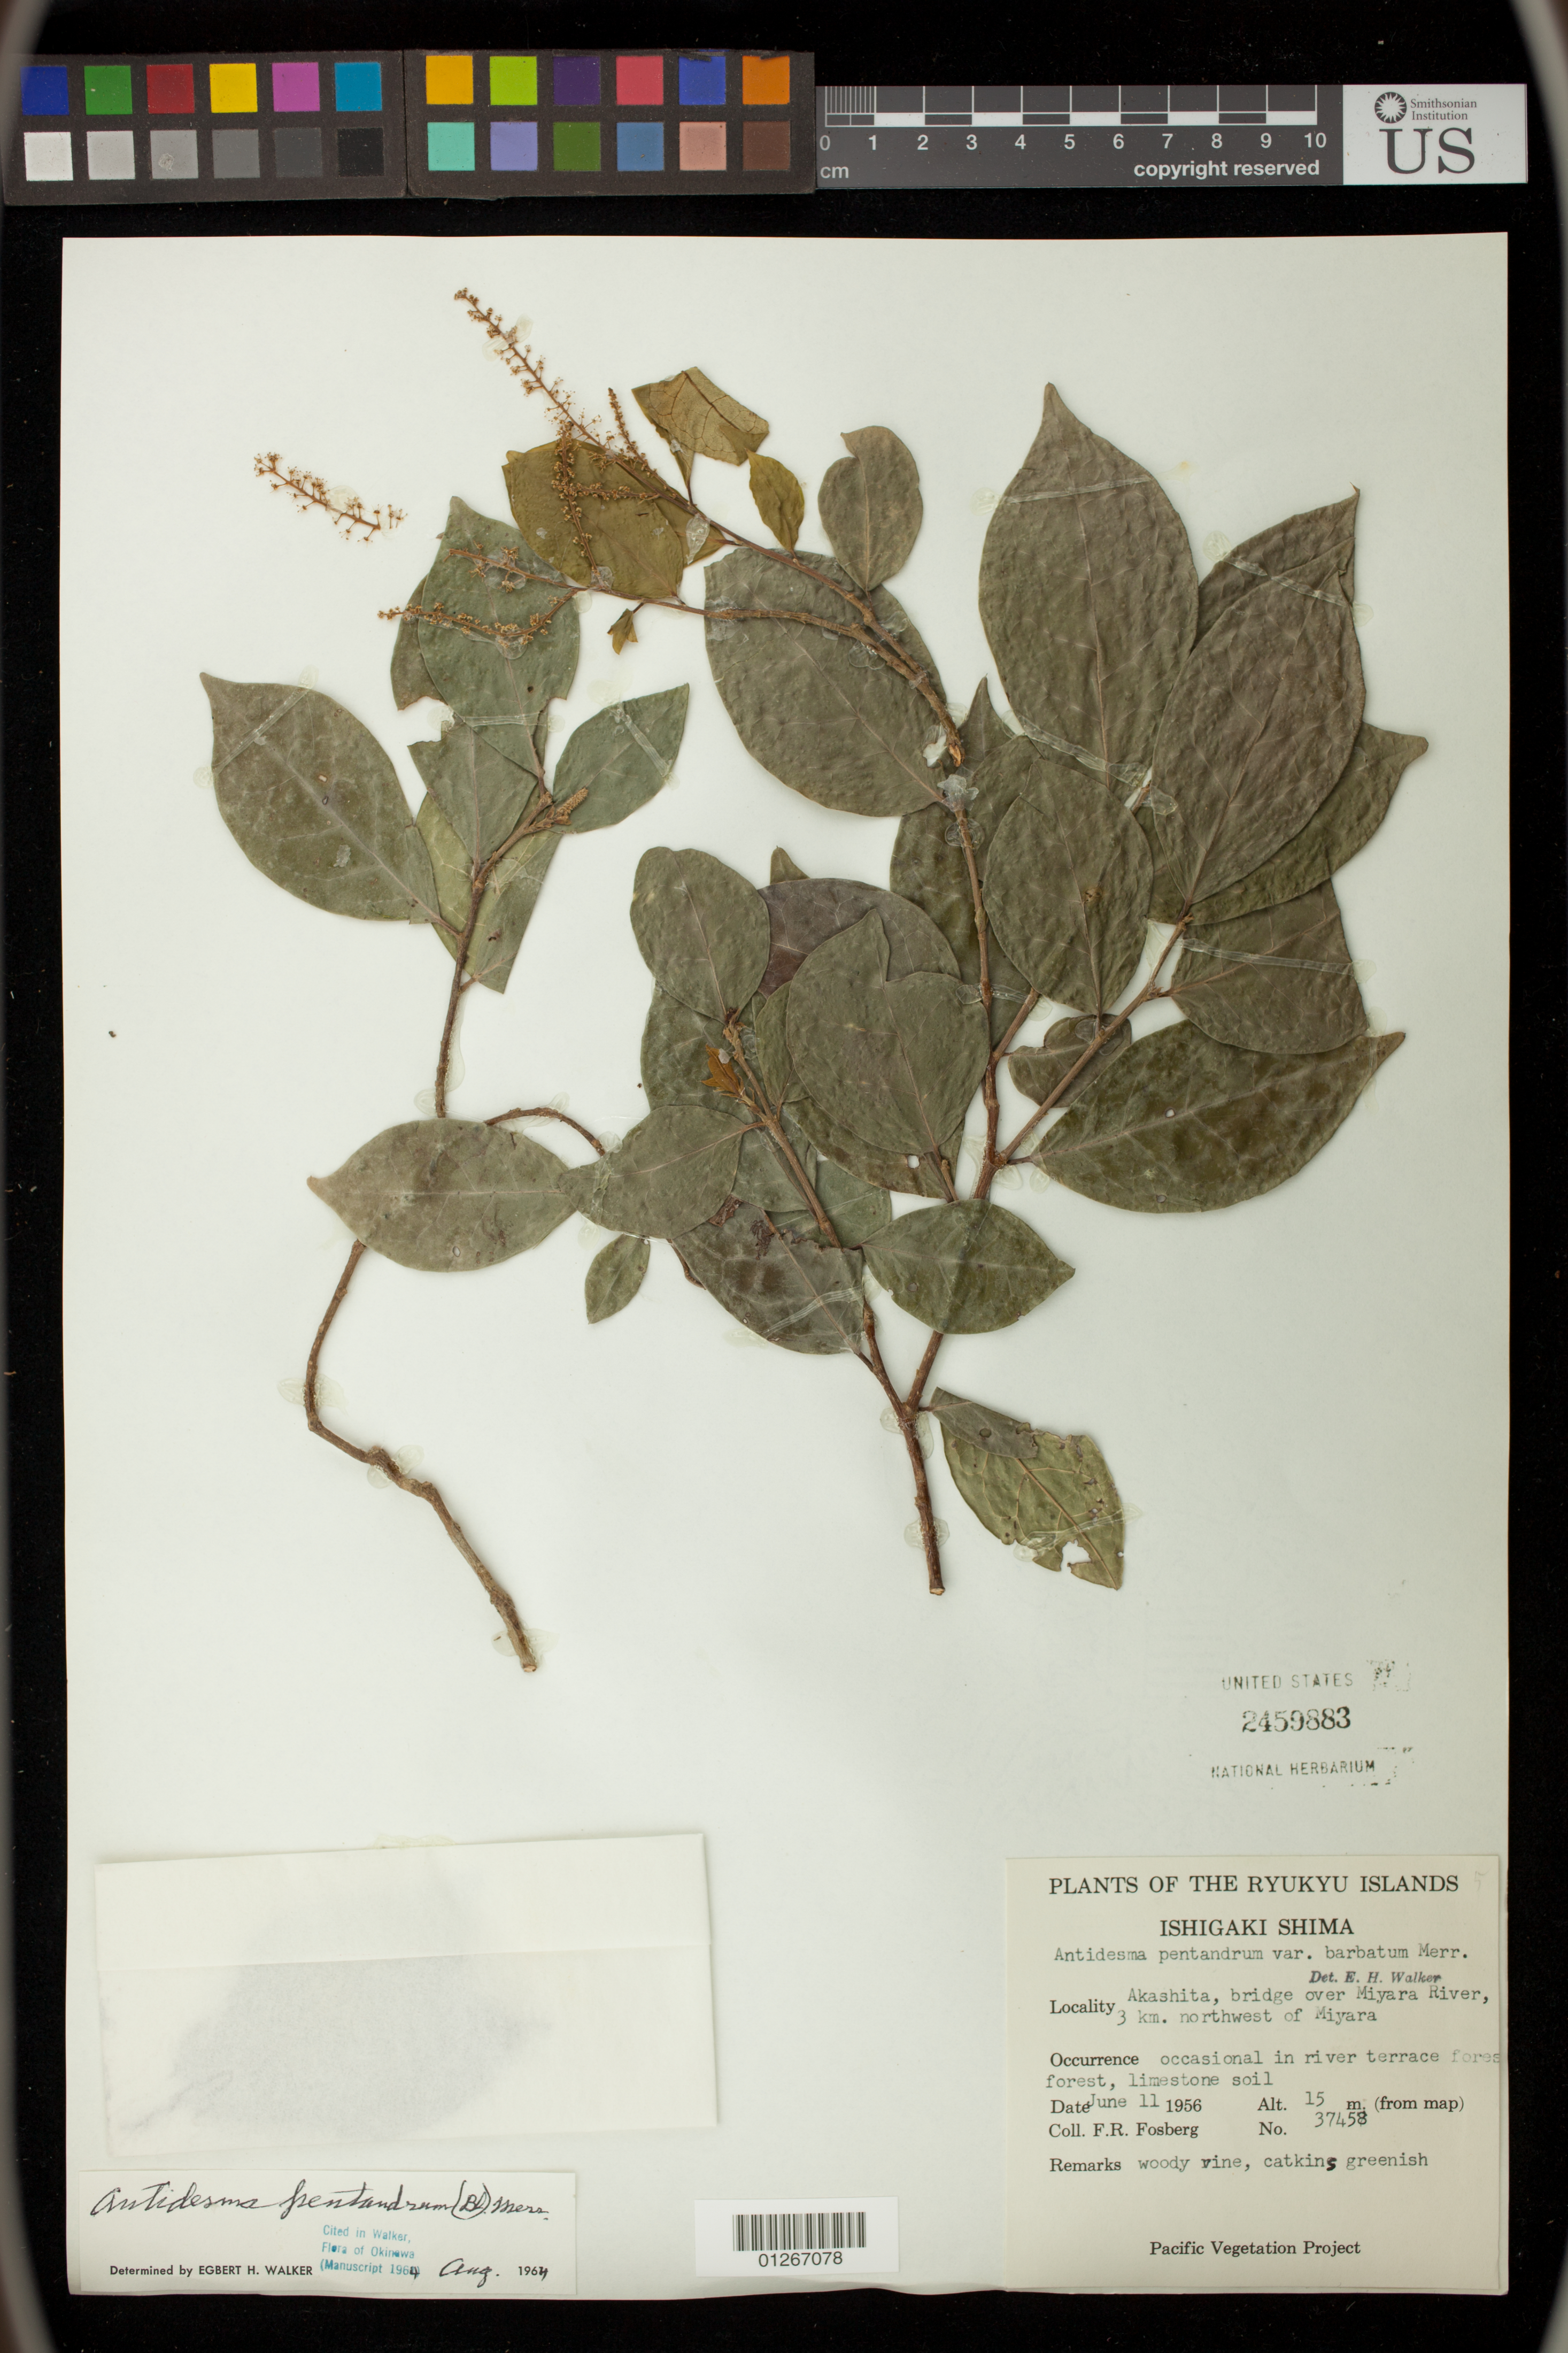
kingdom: Plantae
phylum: Tracheophyta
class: Magnoliopsida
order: Malpighiales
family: Phyllanthaceae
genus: Antidesma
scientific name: Antidesma pentandrum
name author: (Blanco) Merr.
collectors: F. R. Fosberg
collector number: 37458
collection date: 1956-06-11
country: Japan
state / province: Okinawa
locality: Ryukyu Islands, Ishigaki Shima, Akashita, bridge over Miyara River, 3 km. northwest of Miyara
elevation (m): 15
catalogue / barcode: US 2459883